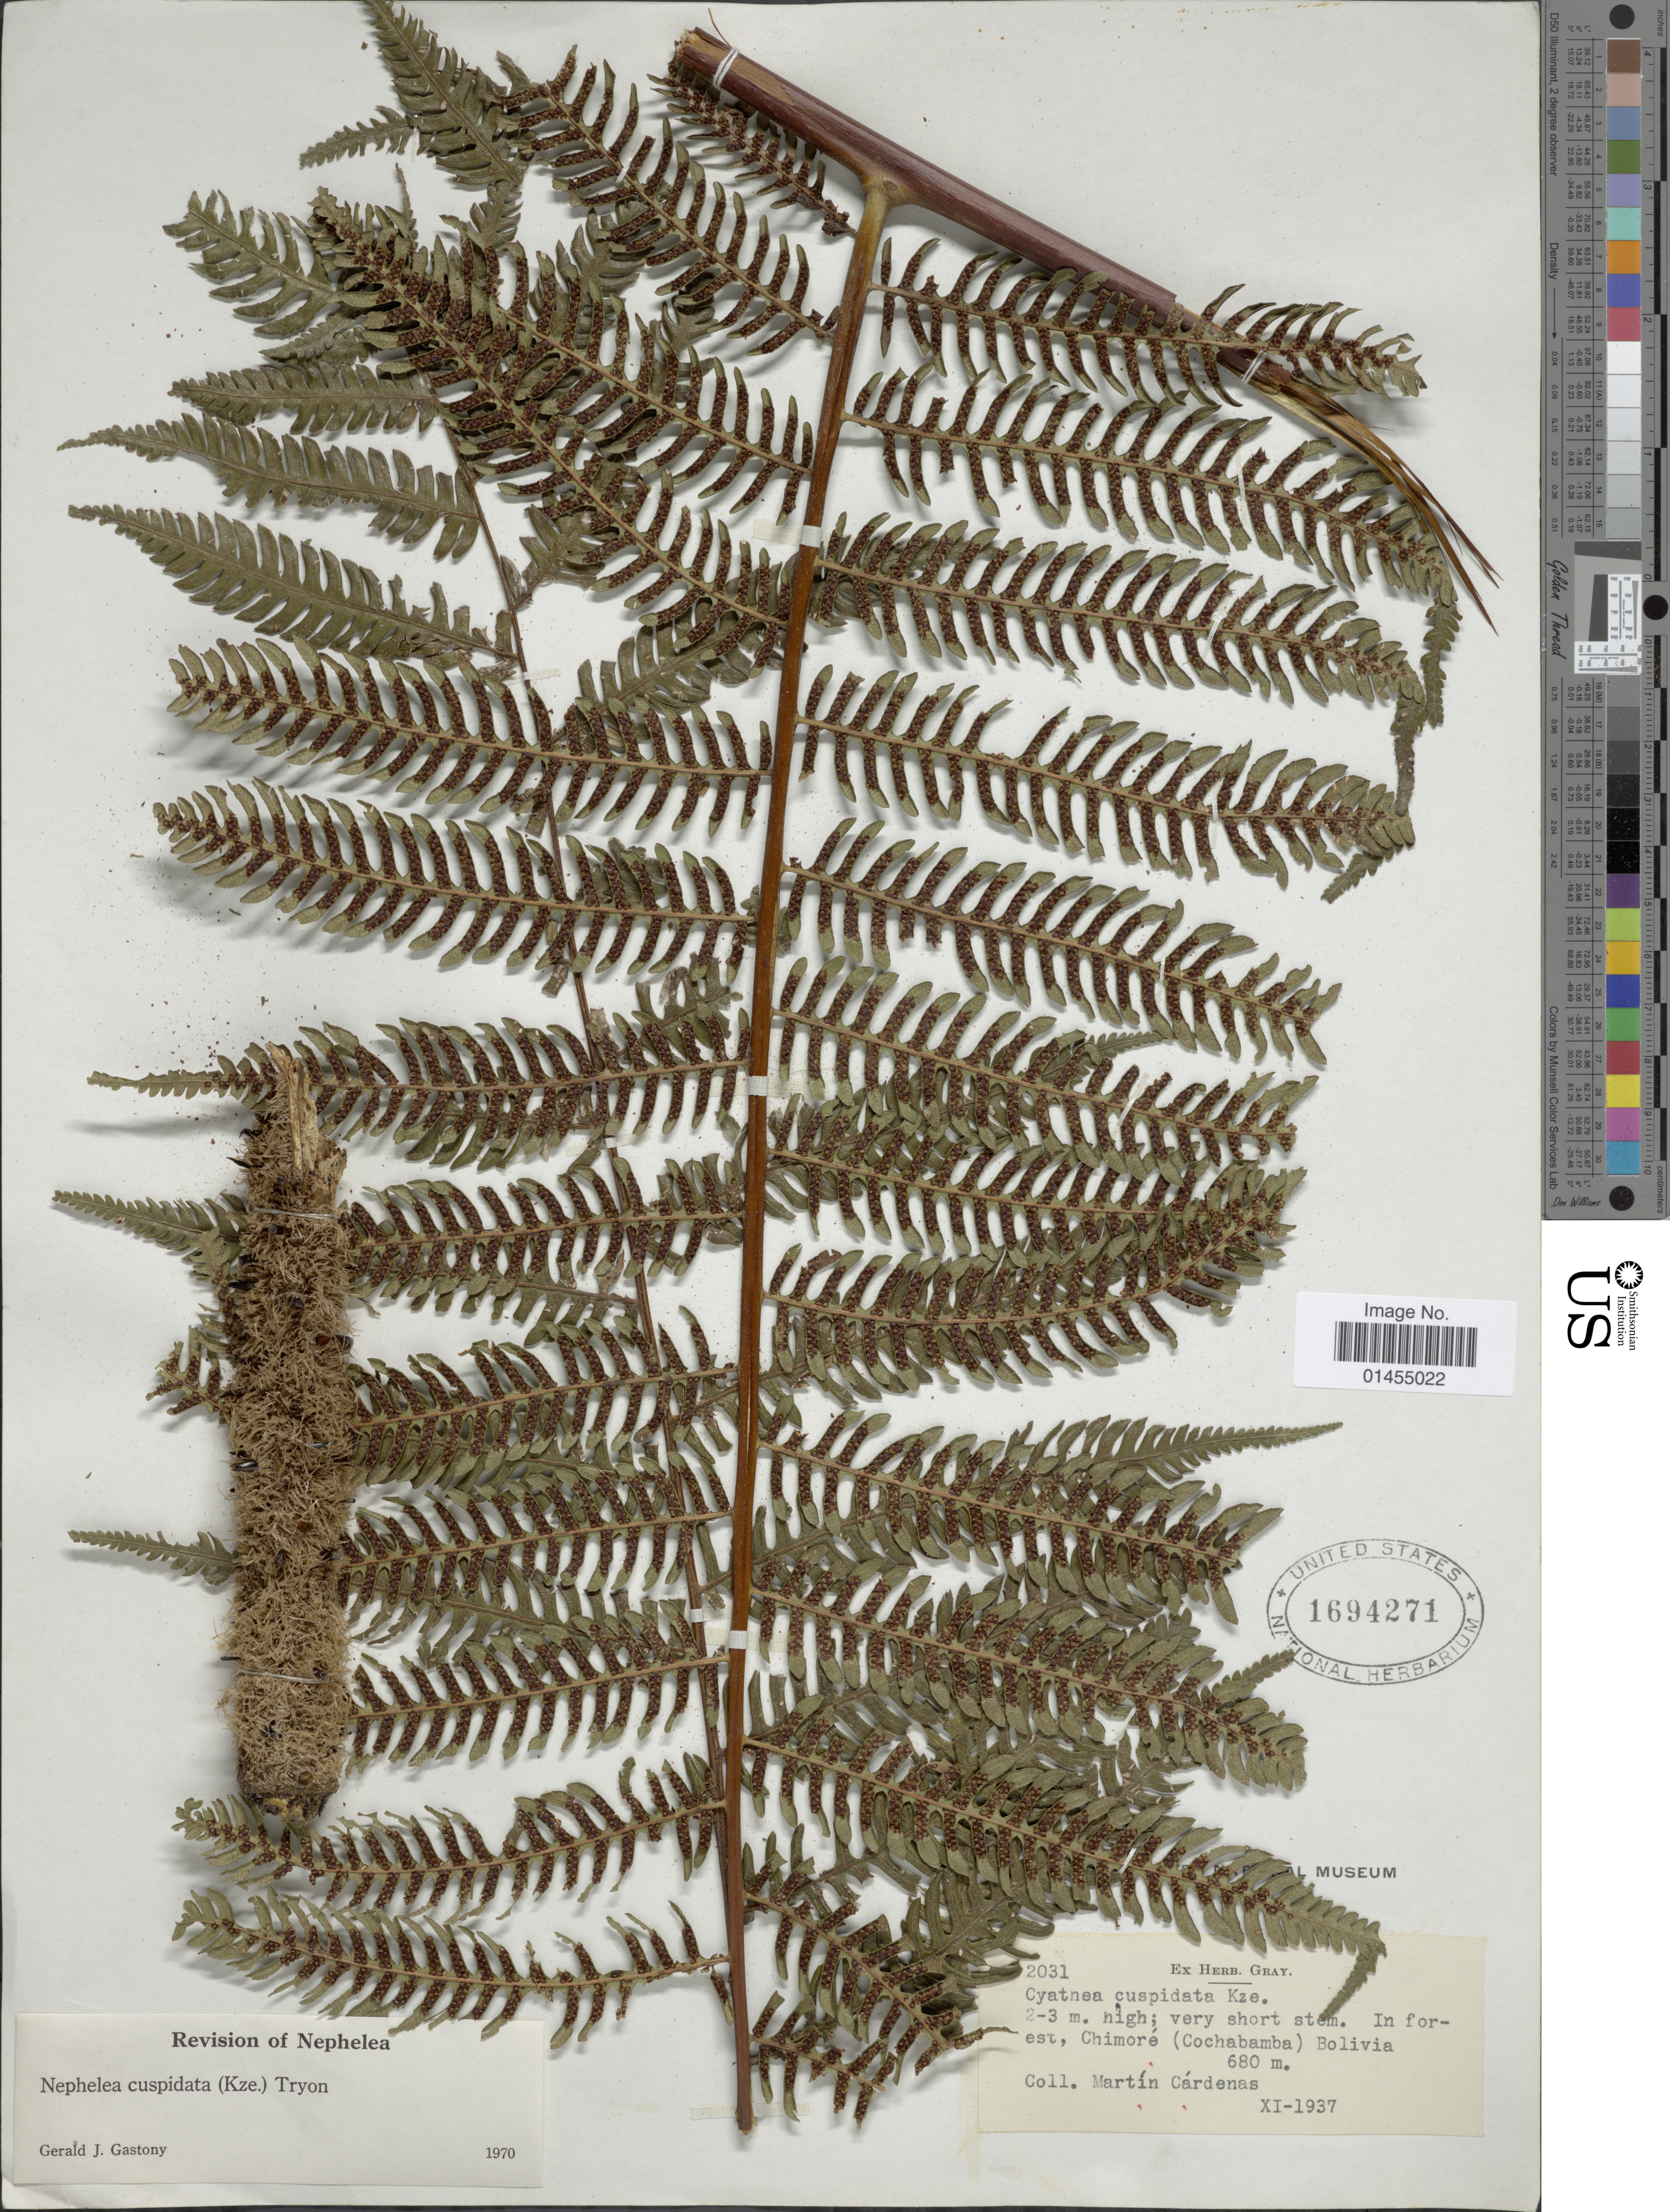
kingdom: Plantae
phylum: Tracheophyta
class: Polypodiopsida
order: Cyatheales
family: Cyatheaceae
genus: Alsophila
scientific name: Alsophila cuspidata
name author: (Kunze) D.S. Conant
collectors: M. Cárdenas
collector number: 2031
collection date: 1937-11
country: Bolivia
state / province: Cochabamba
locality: In forest Chimore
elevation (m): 680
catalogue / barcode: US 1694271